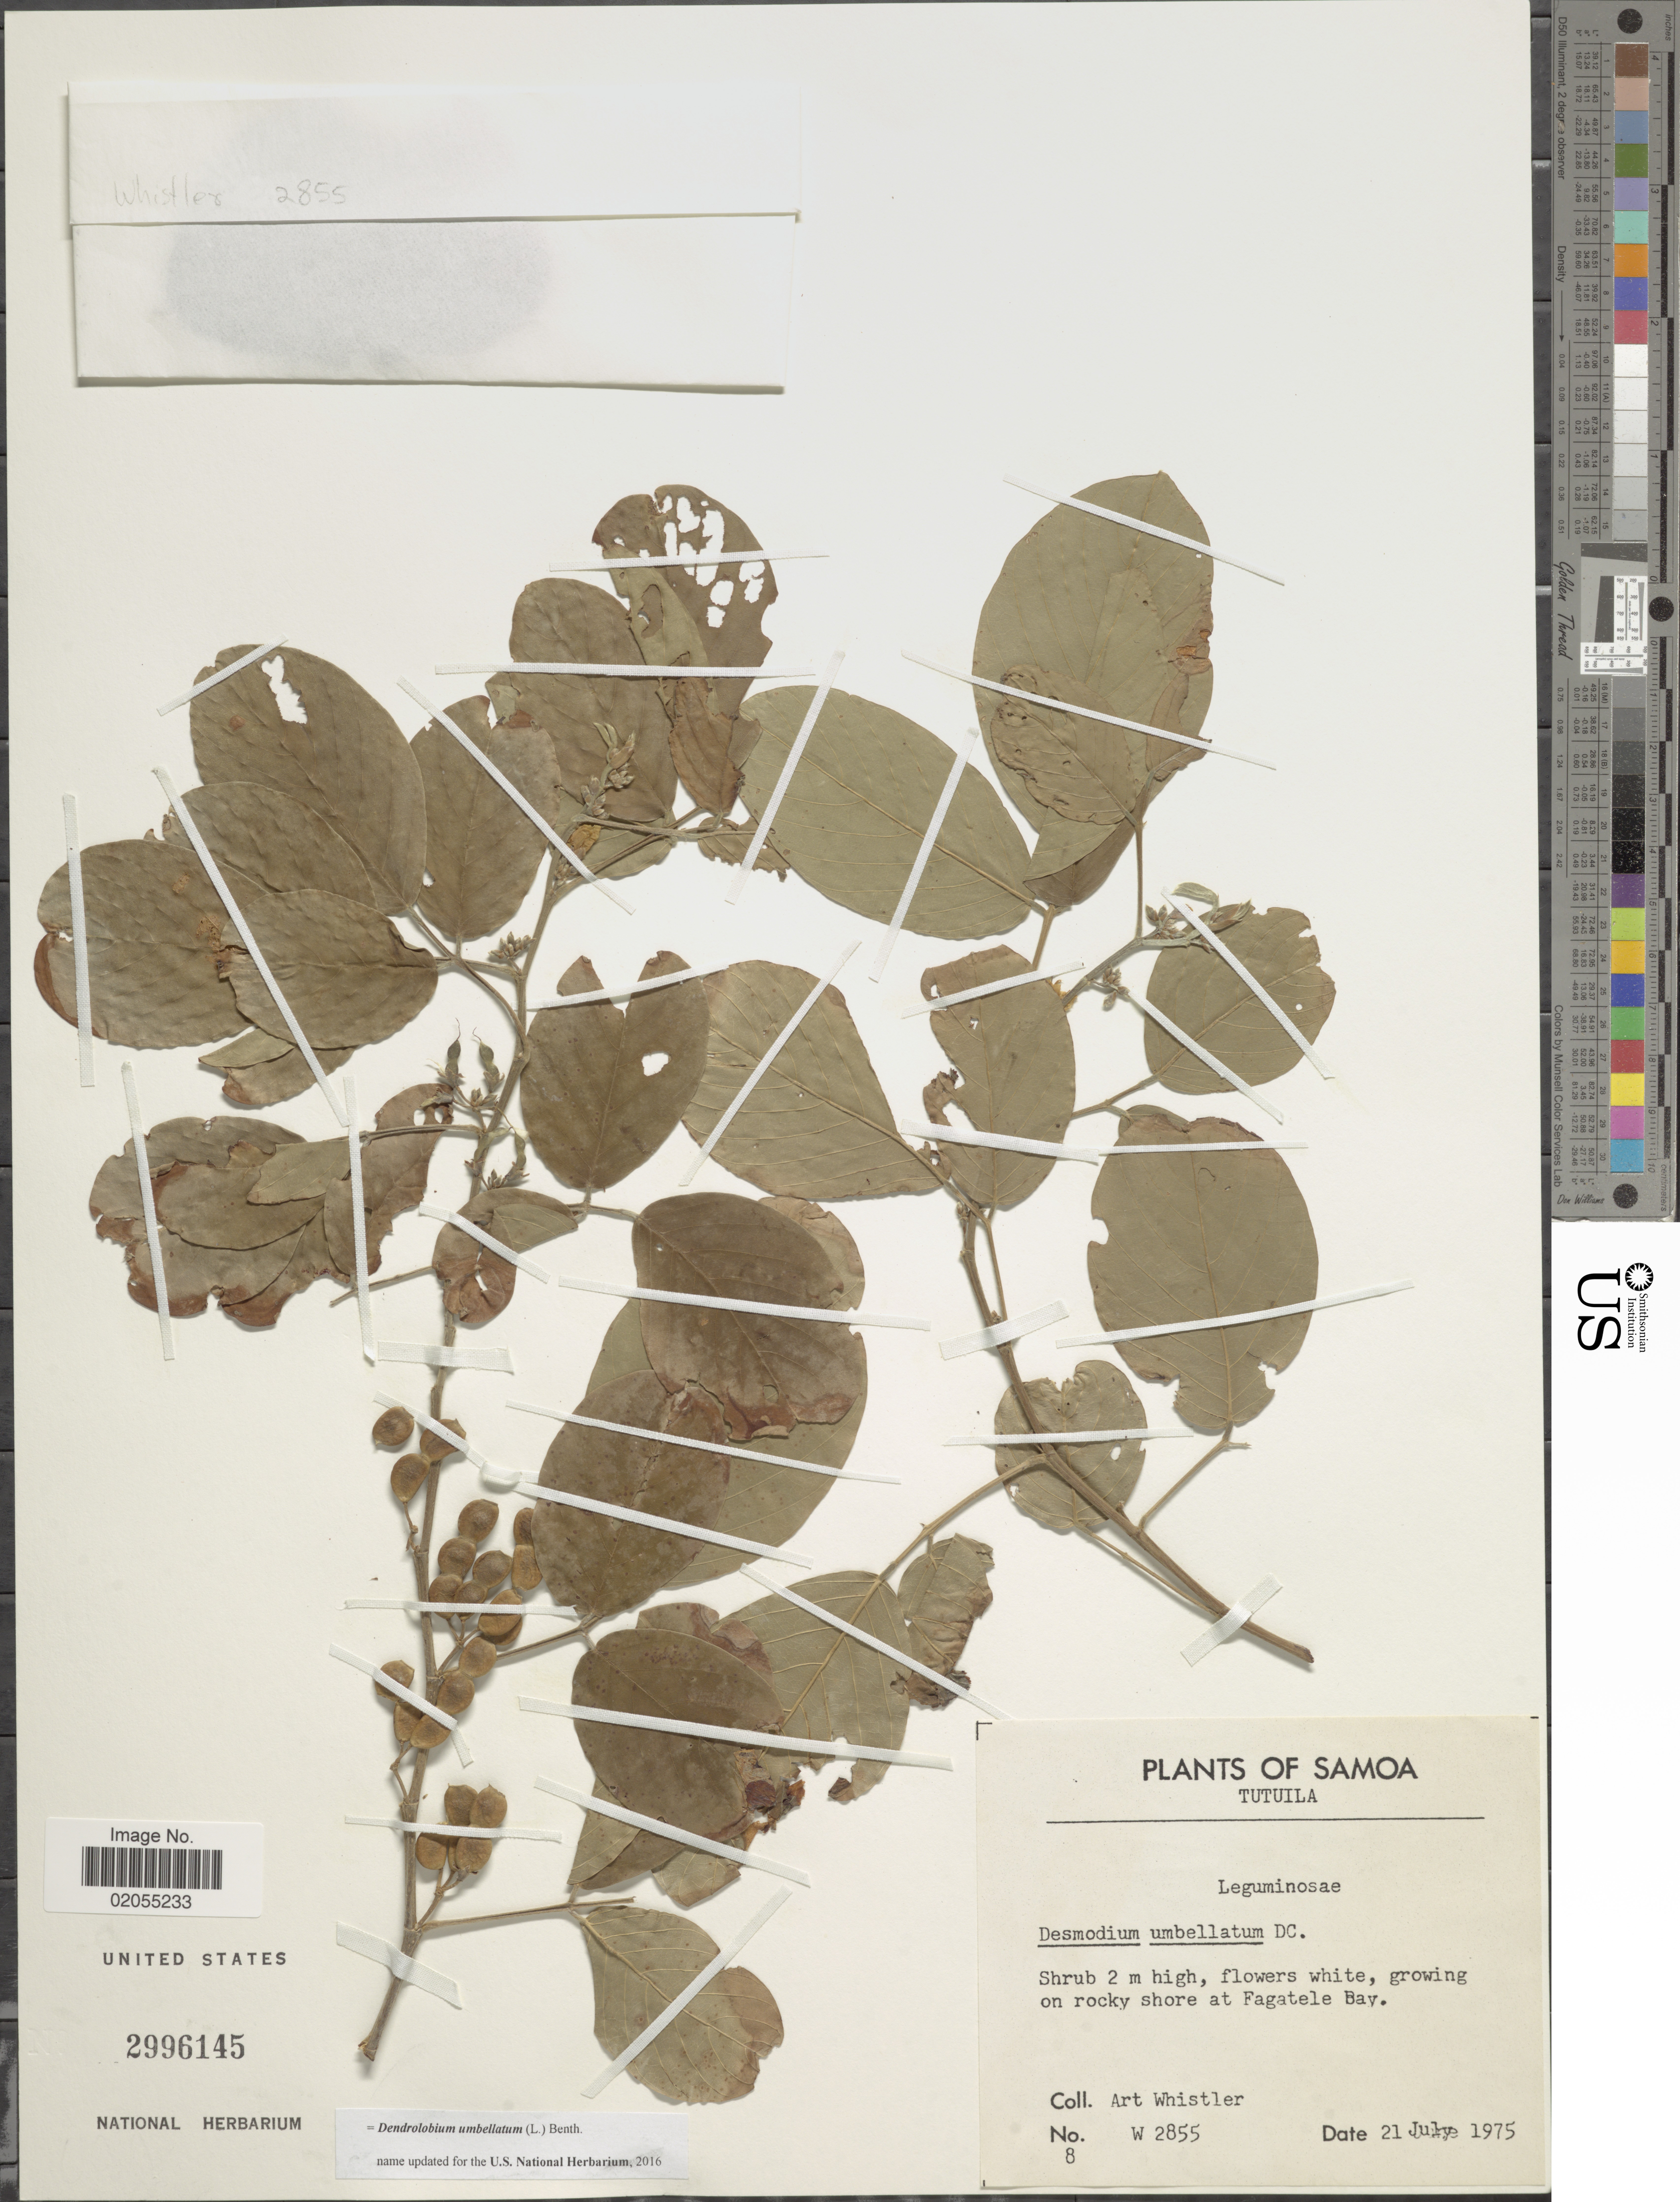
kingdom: Plantae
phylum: Tracheophyta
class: Magnoliopsida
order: Fabales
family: Fabaceae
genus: Dendrolobium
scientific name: Dendrolobium umbellatum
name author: (L.) Benth.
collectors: A. Whistler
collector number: W2855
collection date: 1975-07-21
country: American Samoa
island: Tutuila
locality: Tutuila, Fagatele Bay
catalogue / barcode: US 2996145